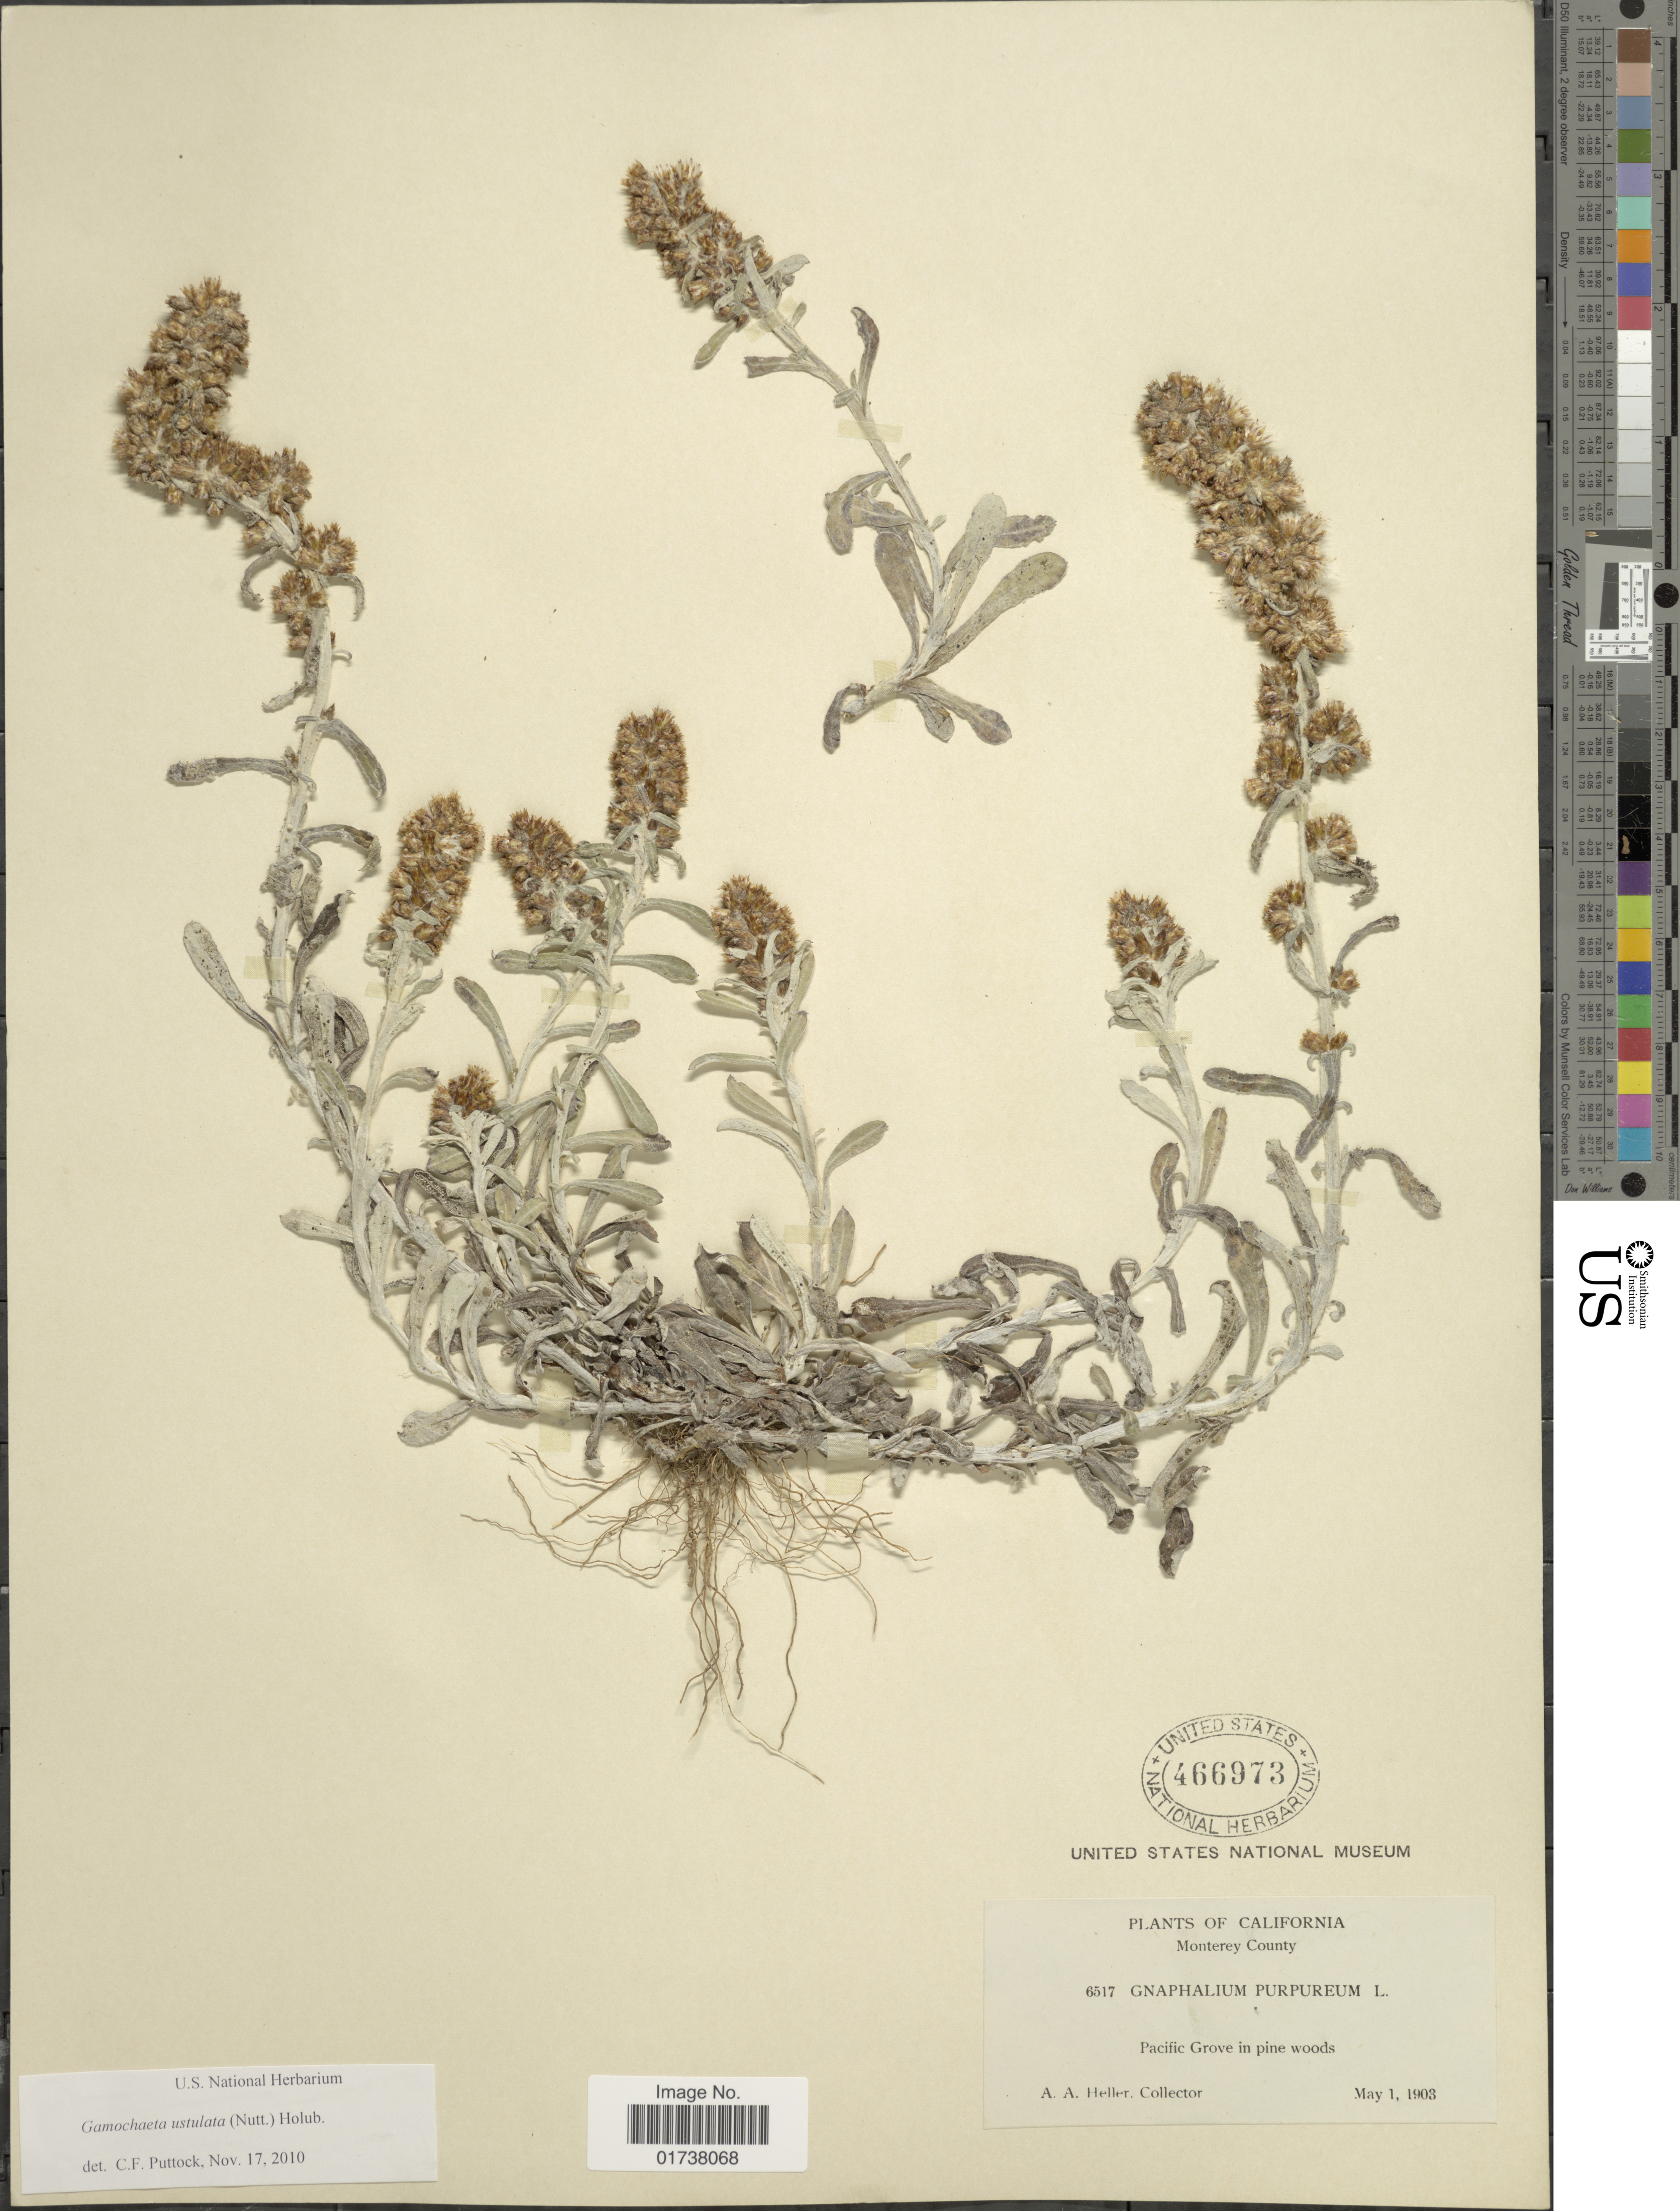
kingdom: Plantae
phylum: Tracheophyta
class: Magnoliopsida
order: Asterales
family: Asteraceae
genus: Gamochaeta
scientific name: Gamochaeta ustulata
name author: (Nutt.) Holub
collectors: A. A. Heller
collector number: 6517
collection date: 1903-05-01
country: United States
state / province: California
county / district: Monterey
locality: Monterey County, Pacific Grove in pine woods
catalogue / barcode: US 466973